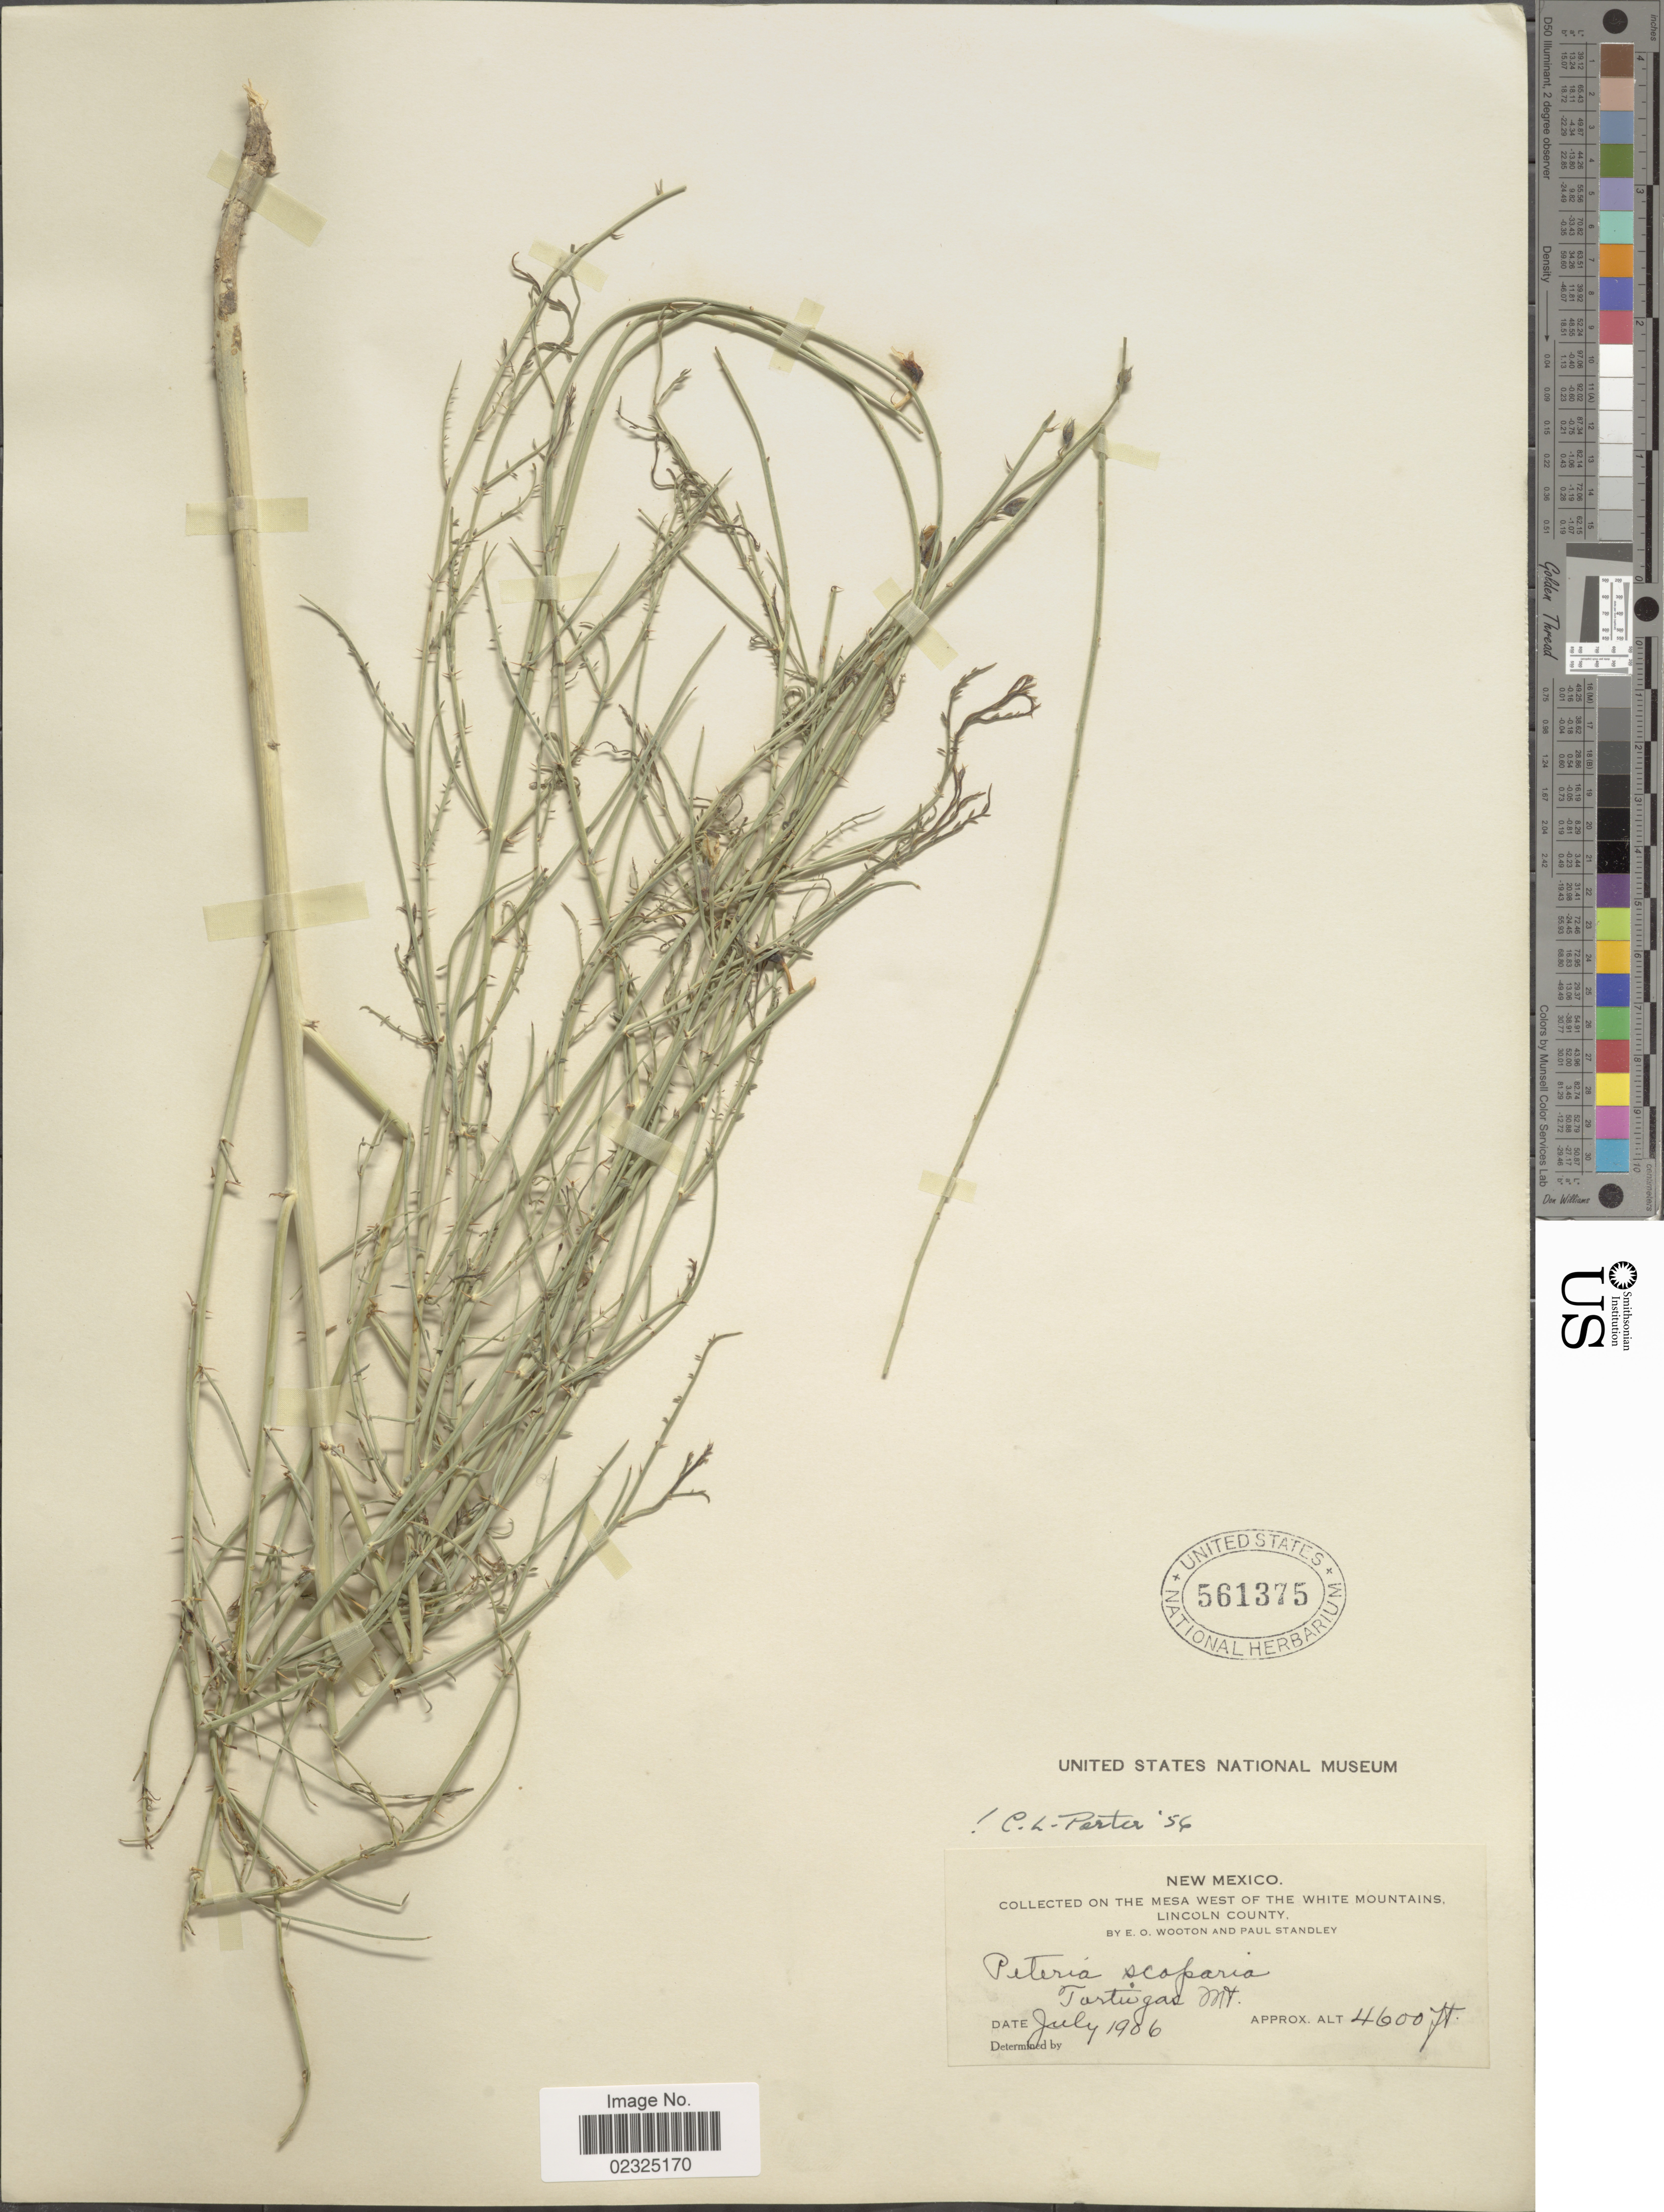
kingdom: Plantae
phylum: Tracheophyta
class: Magnoliopsida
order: Fabales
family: Fabaceae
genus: Peteria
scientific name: Peteria scoparia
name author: A. Gray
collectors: E. O. Wooton & P. C. Standley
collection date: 1906-07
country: United States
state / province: New Mexico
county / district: Lincoln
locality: On the Mesa west of the White Mountains, Lincoln County, Tortugas Mt.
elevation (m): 1402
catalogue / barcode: US 61375